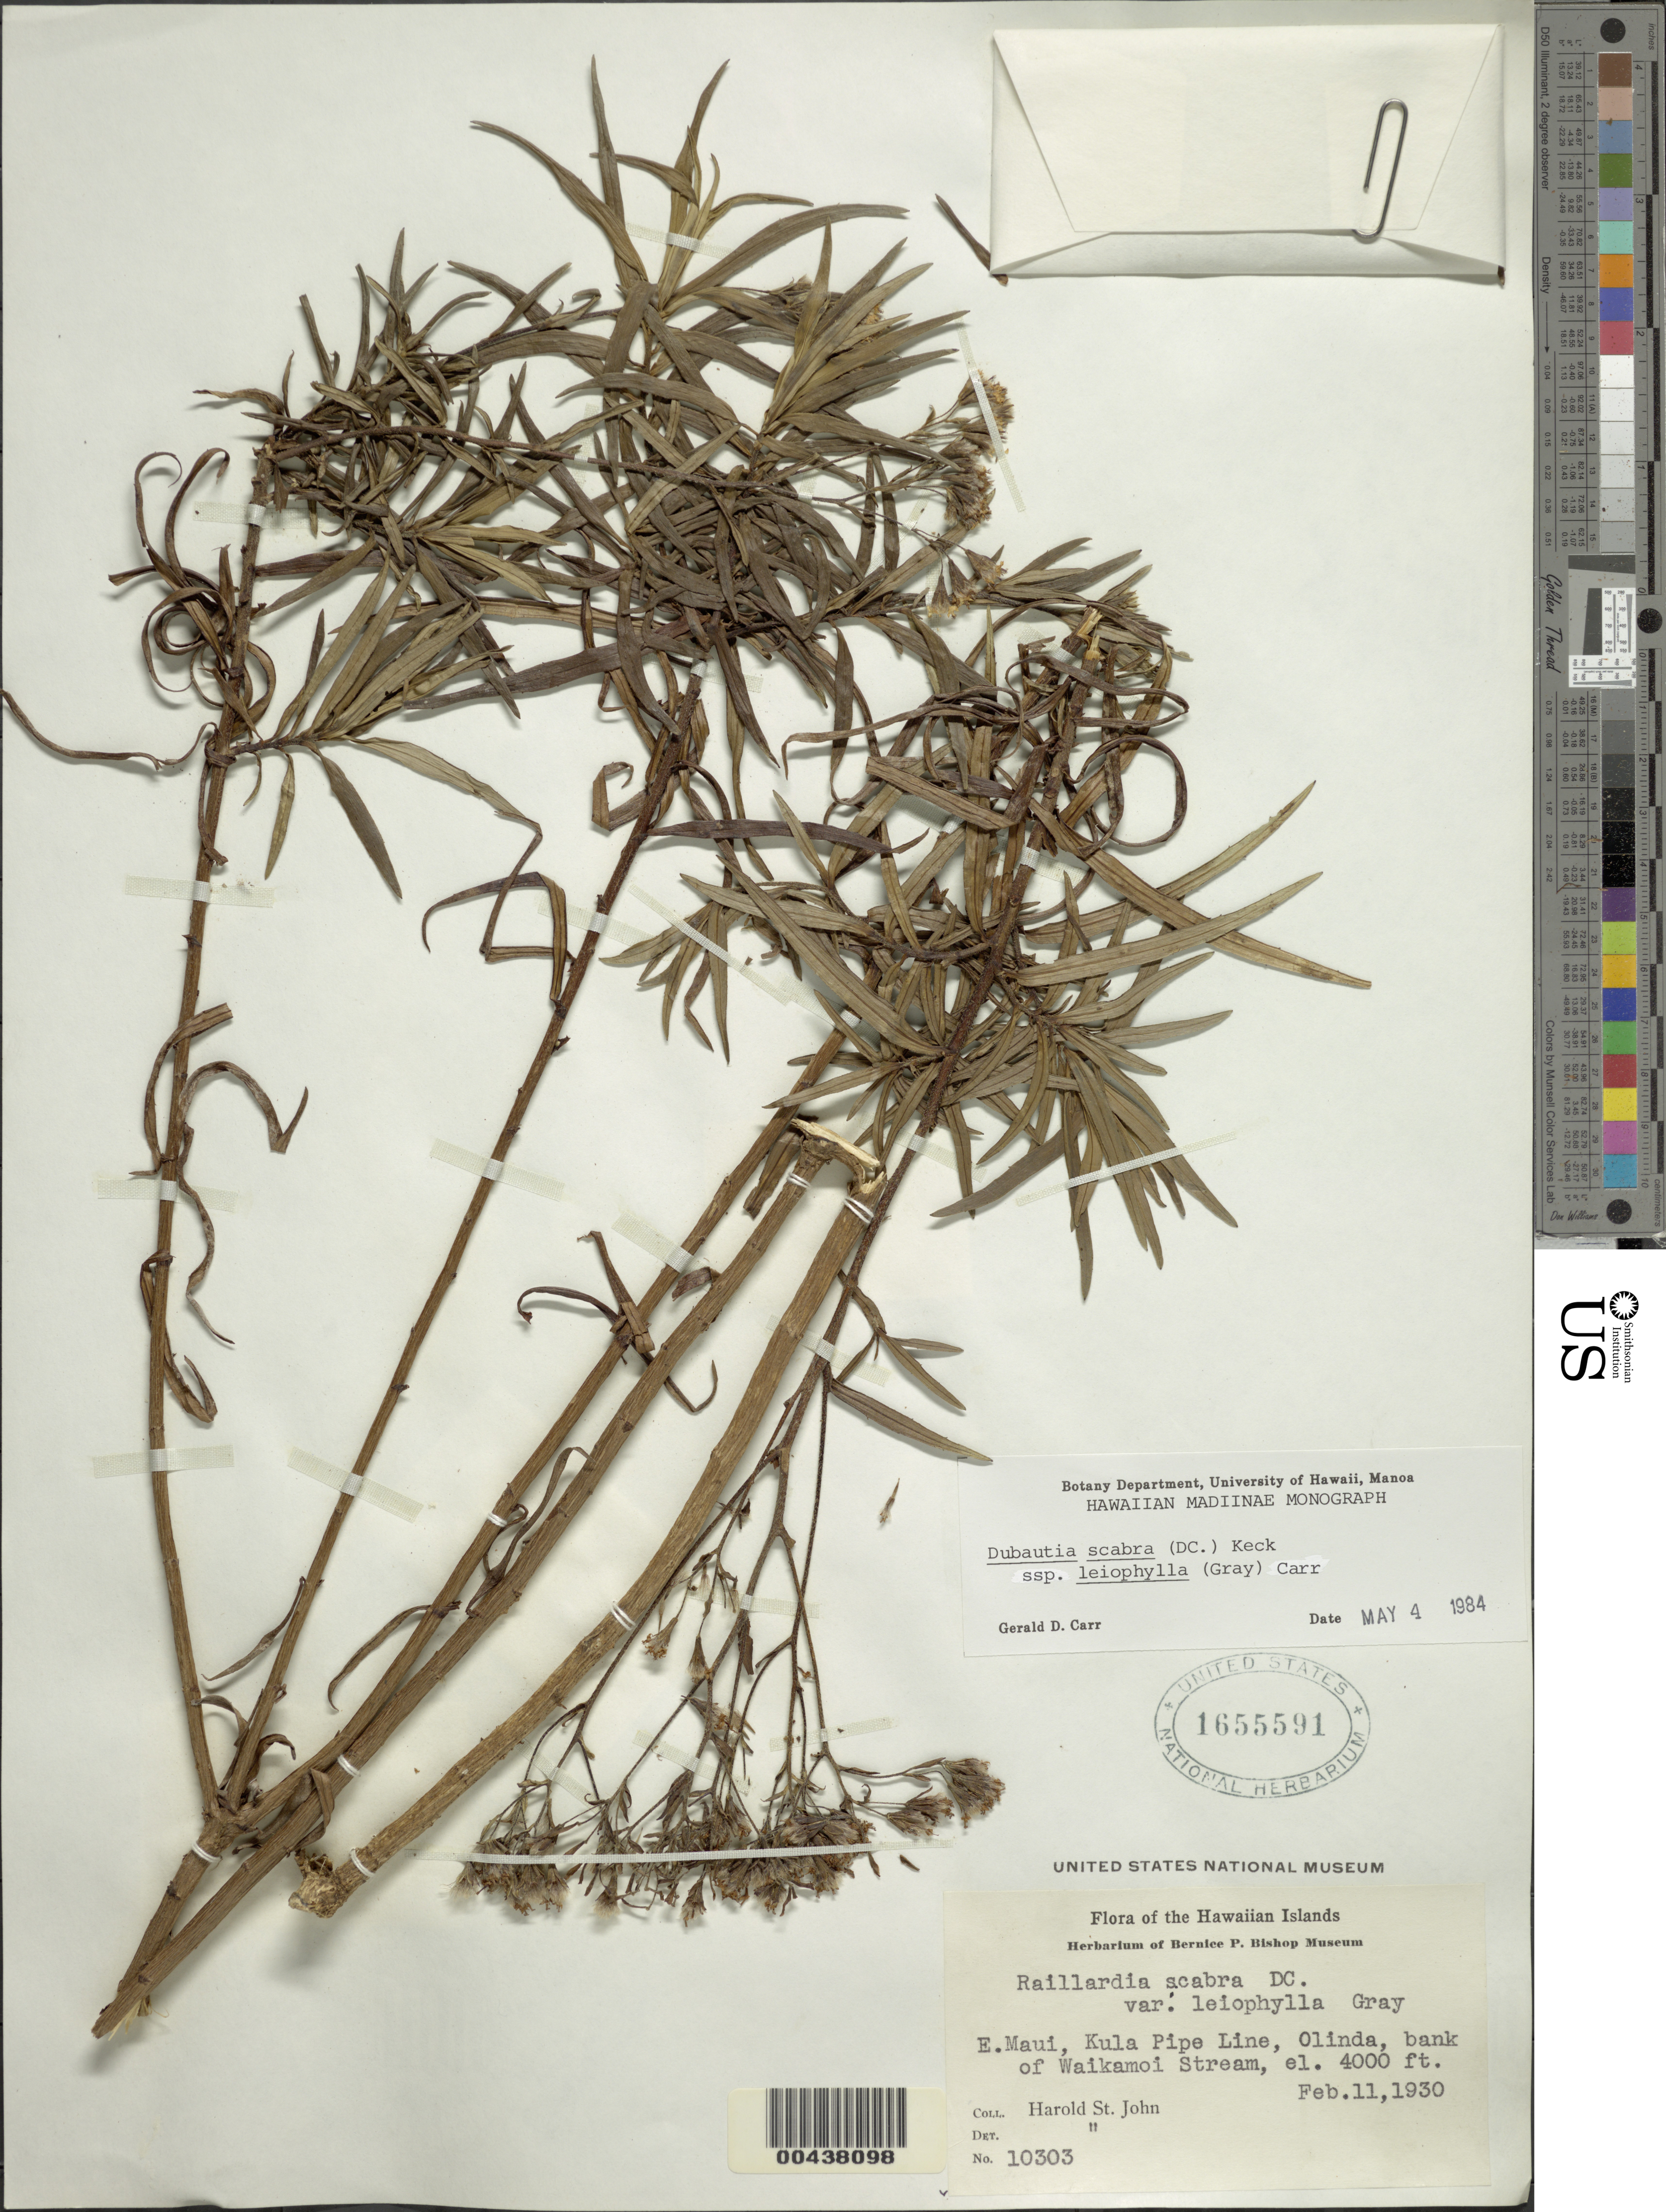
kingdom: Plantae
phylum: Tracheophyta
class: Magnoliopsida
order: Asterales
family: Asteraceae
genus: Dubautia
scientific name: Dubautia scabra subsp. leiophylla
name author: (A. Gray) G.D. Carr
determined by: Carr, G. D.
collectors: H. St. John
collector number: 10303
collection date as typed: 11 Feb 1930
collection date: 1930-02-11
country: United States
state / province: Hawaii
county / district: Maui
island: Maui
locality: E Maui, Kula Pipe Line, Olinda, bank of Waikamoi Stream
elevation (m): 1219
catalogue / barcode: US 1655591